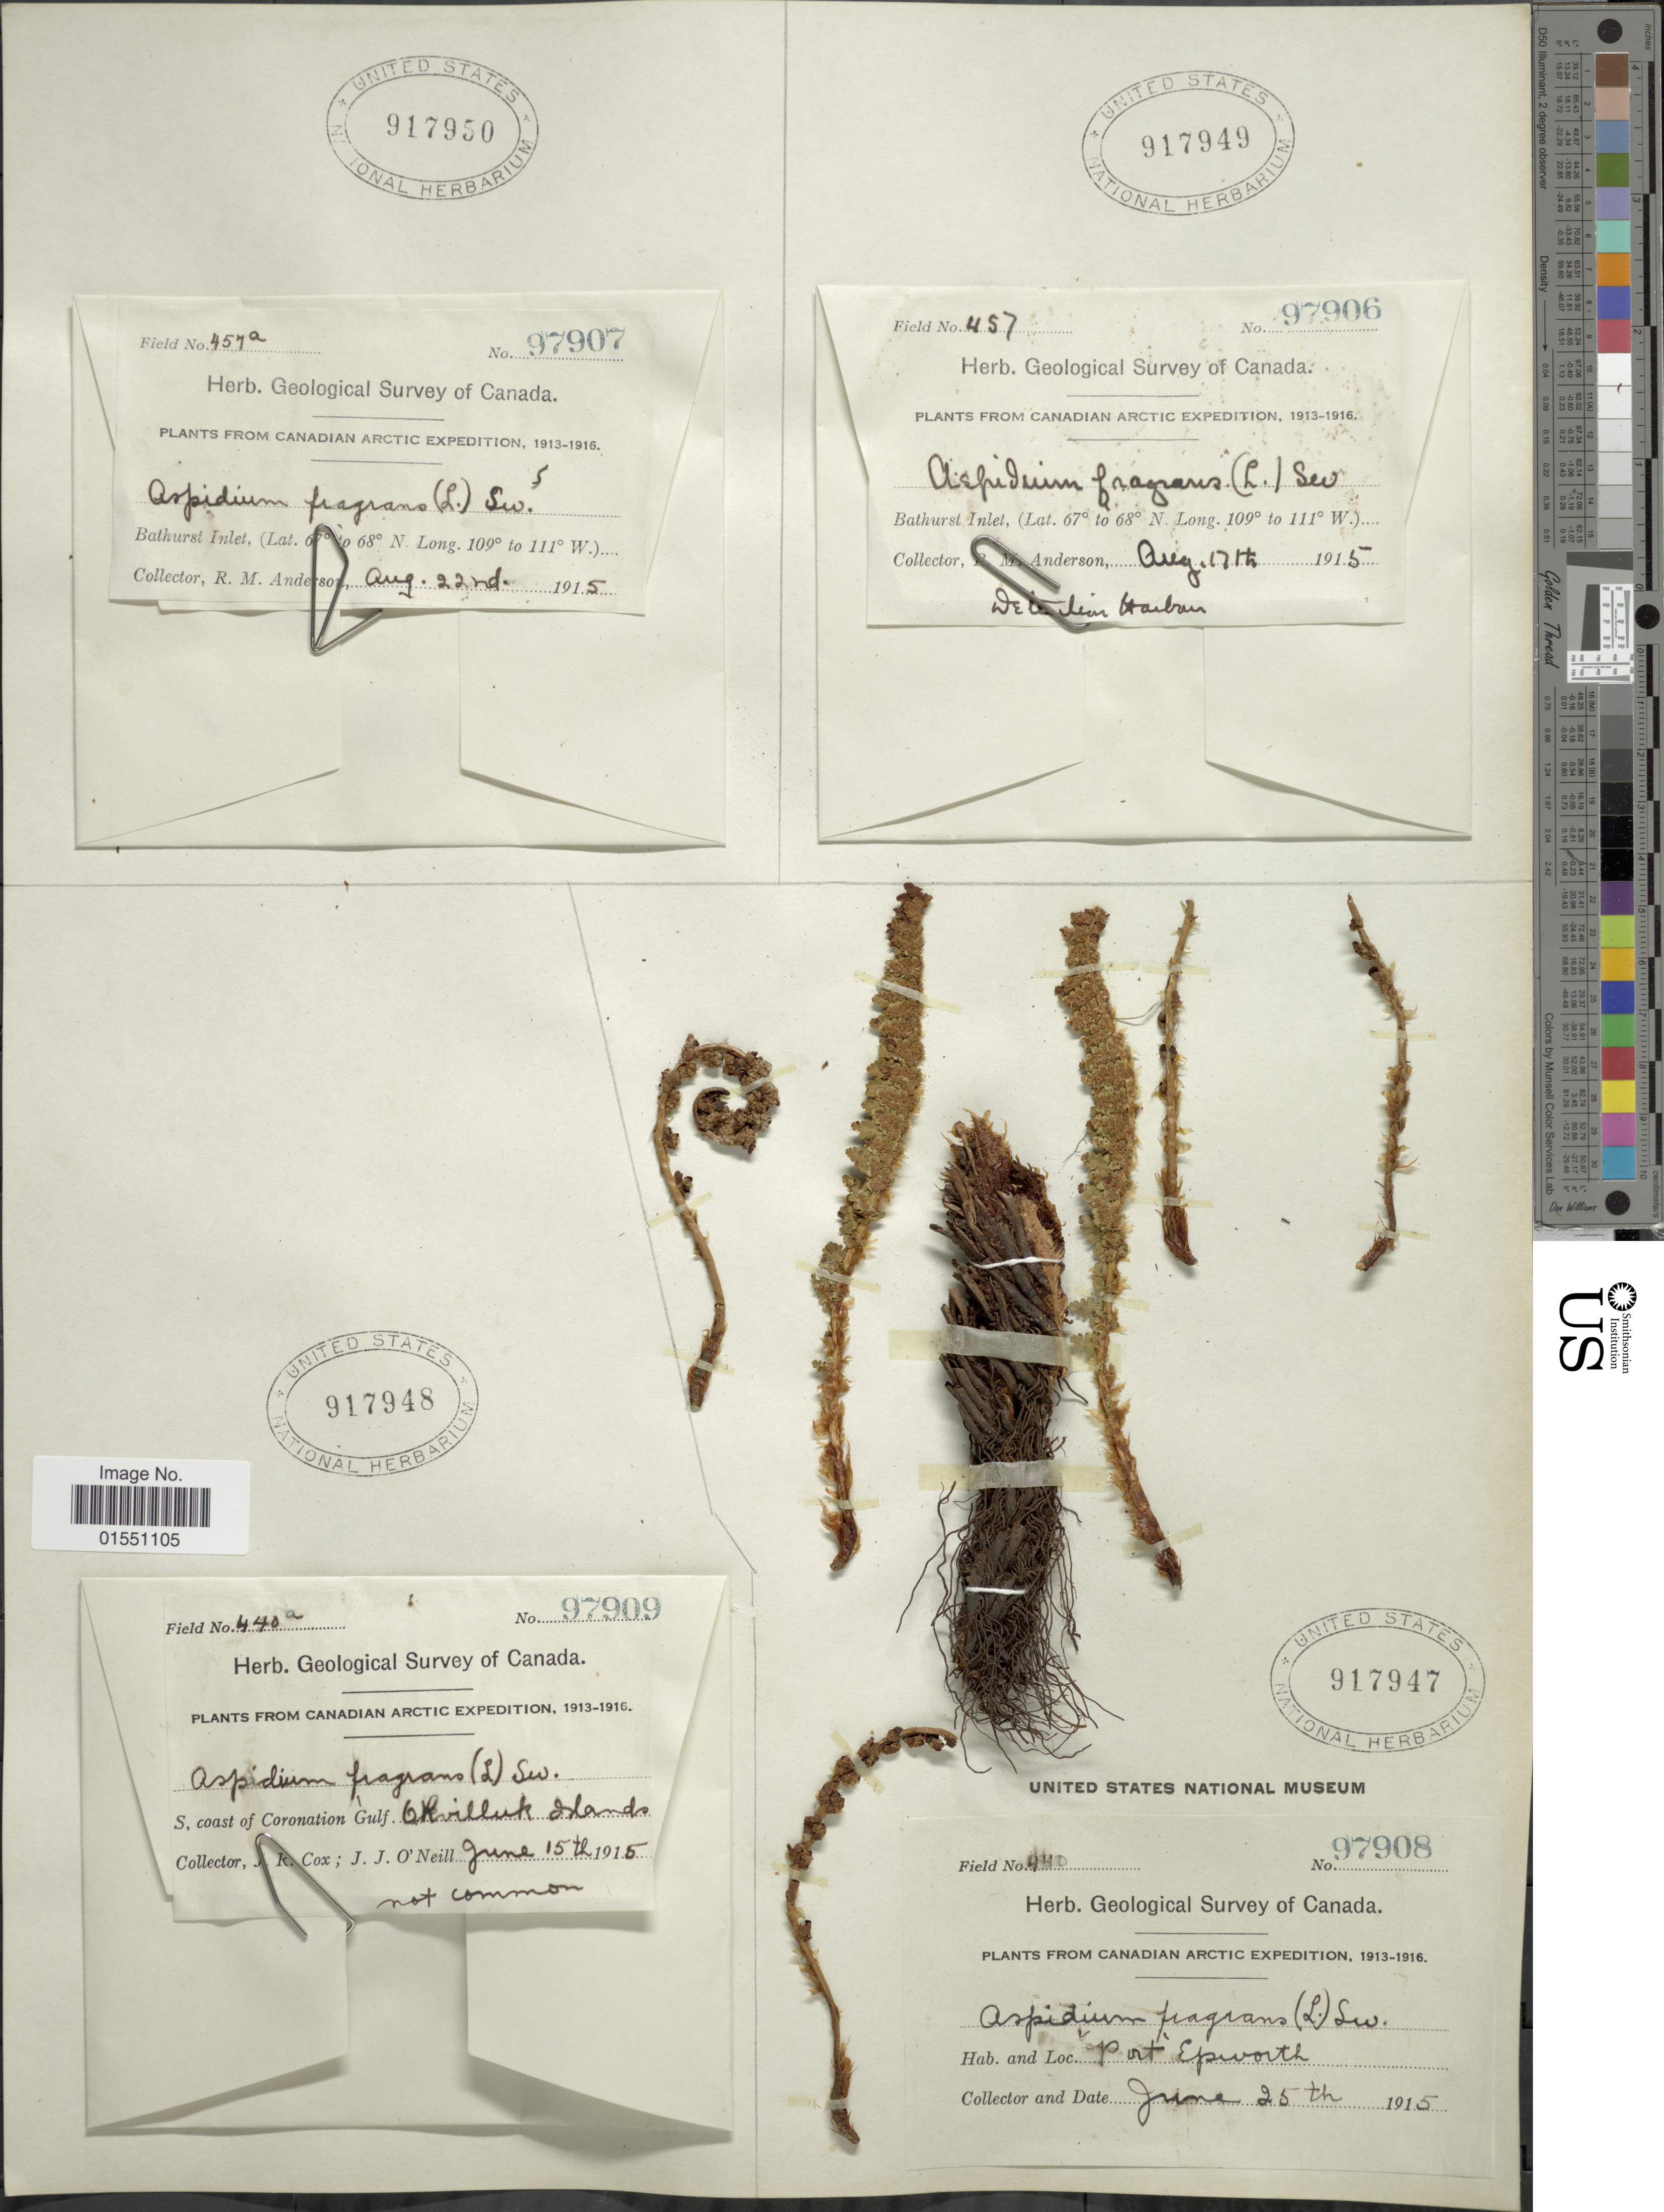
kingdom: Plantae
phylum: Tracheophyta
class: Polypodiopsida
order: Polypodiales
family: Dryopteridaceae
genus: Dryopteris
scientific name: Dryopteris fragrans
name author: (L.) Schott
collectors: R. Anderson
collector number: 457a97907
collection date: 1915-08-22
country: Canada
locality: Bathurst Inlet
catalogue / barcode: US 917950-4